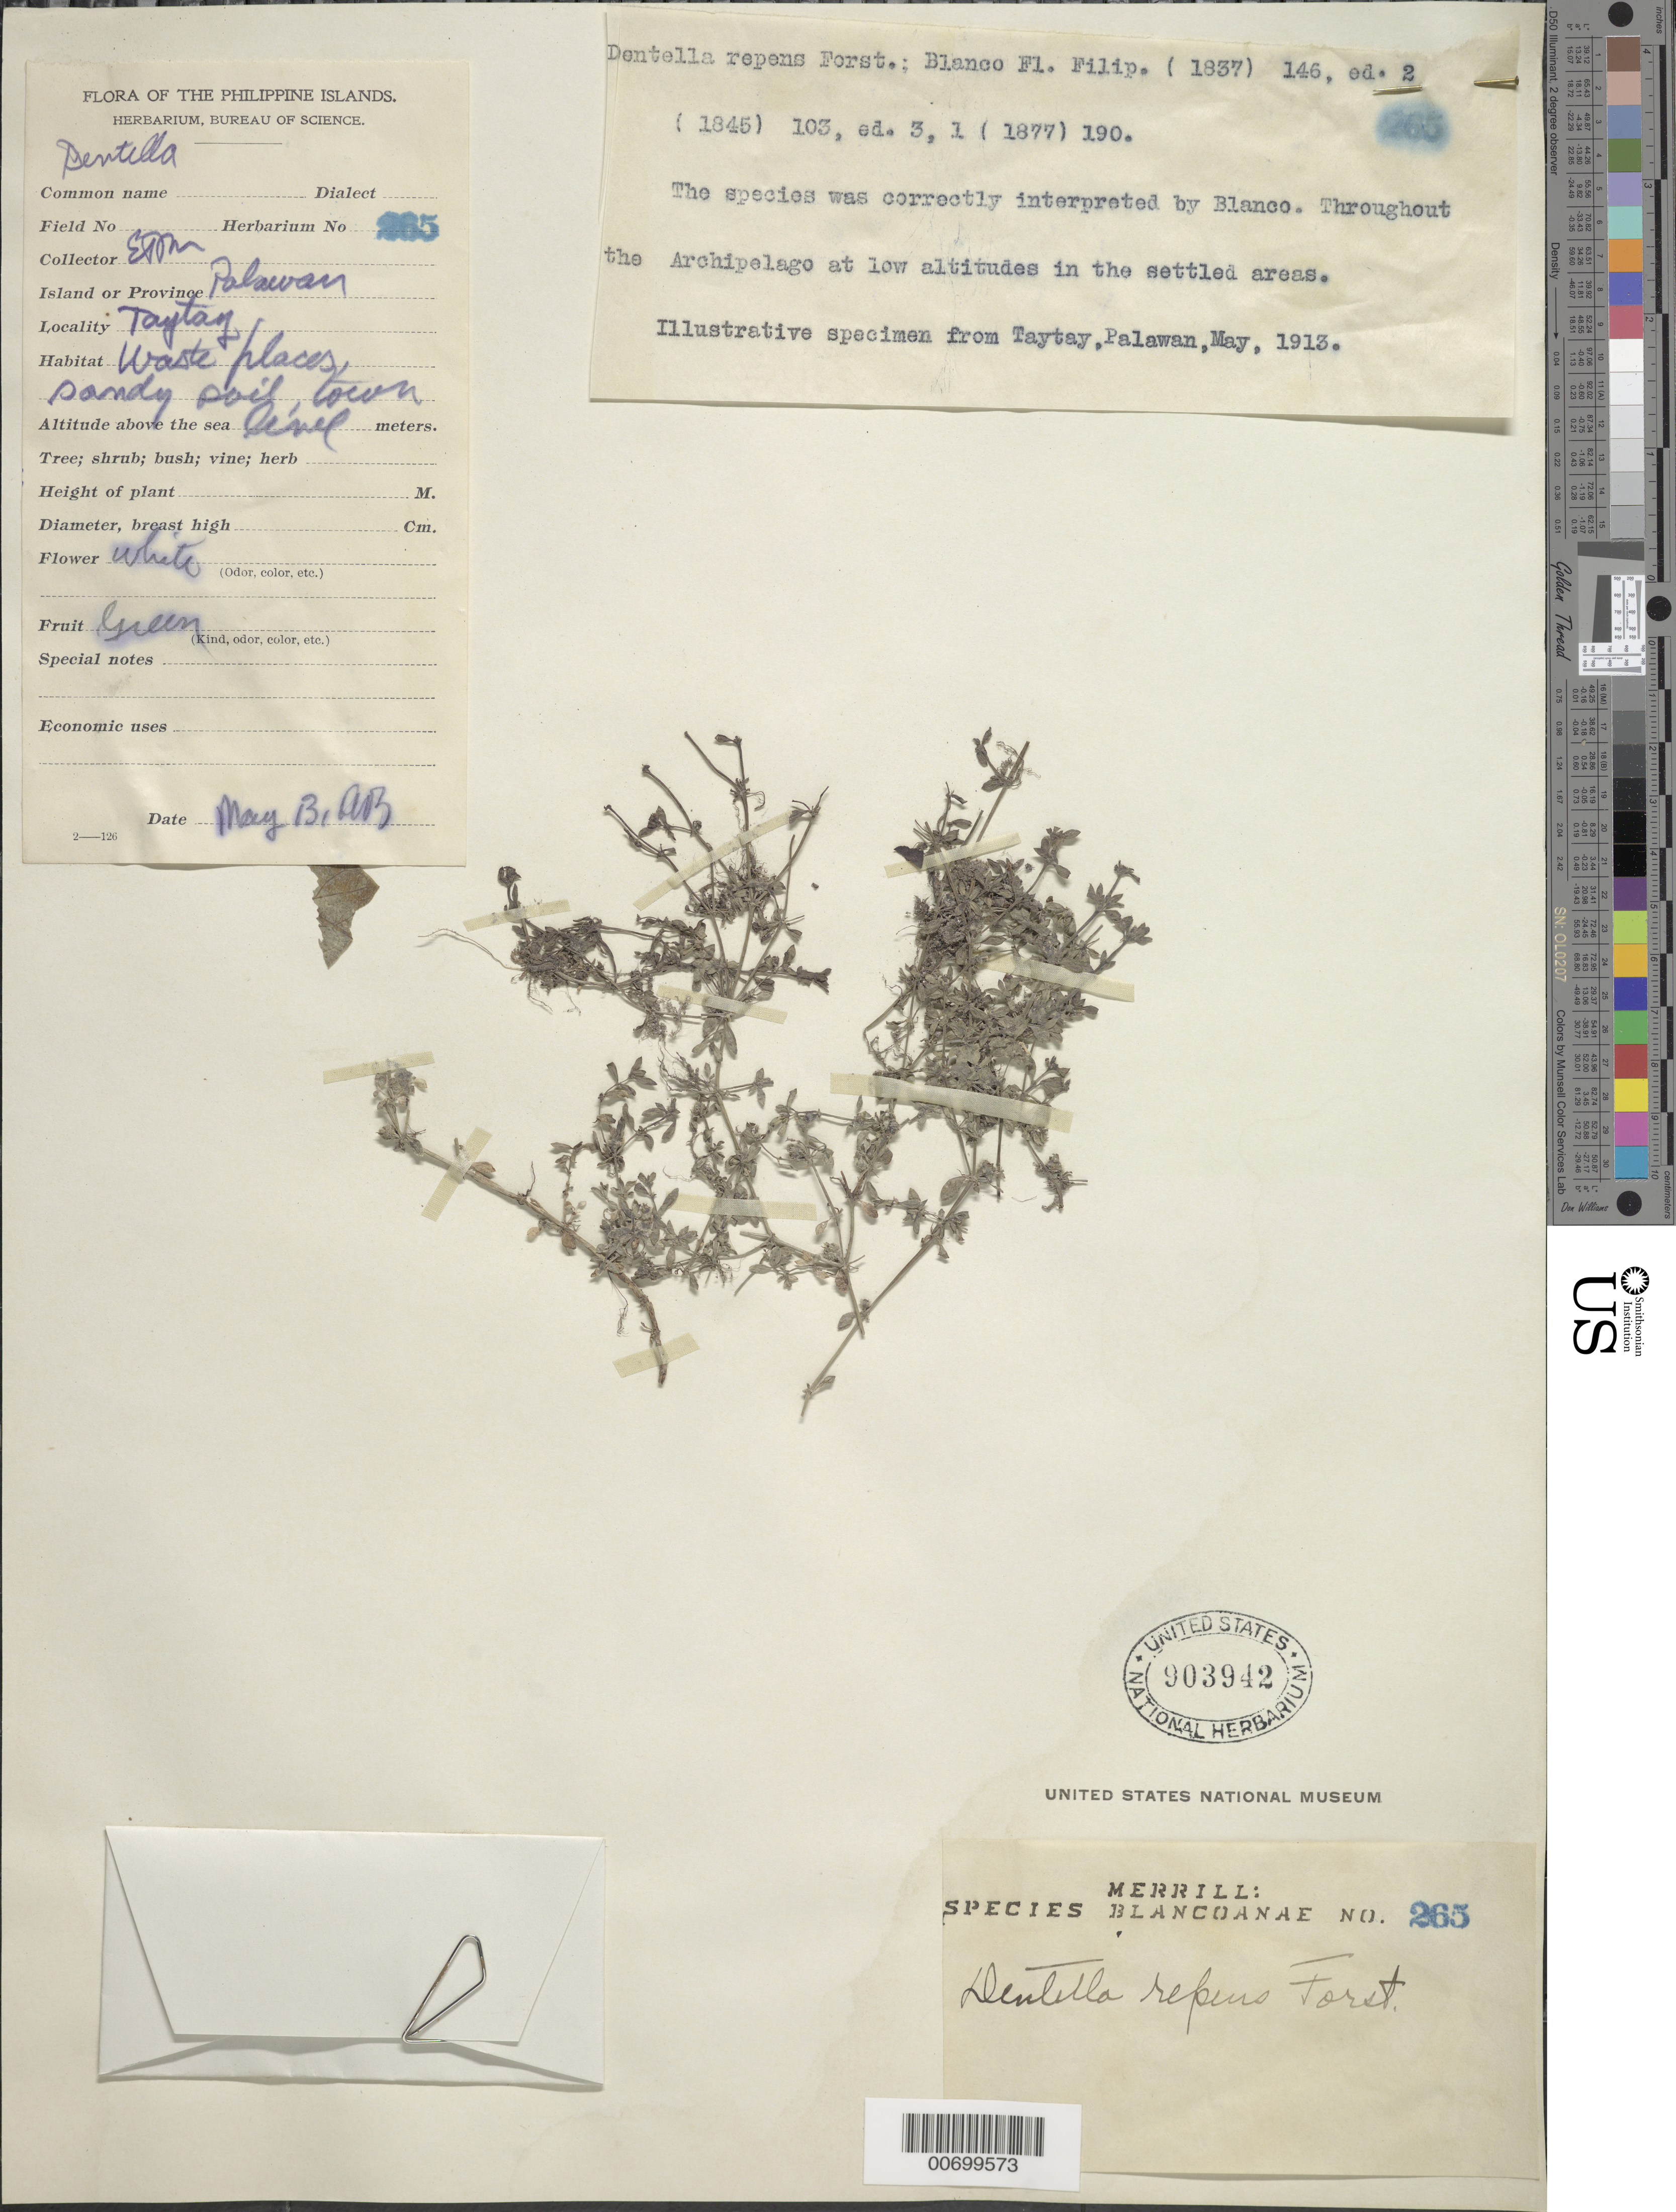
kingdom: Plantae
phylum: Tracheophyta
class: Magnoliopsida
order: Gentianales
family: Rubiaceae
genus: Dentella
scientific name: Dentella repens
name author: J.R. Forst. & G. Forst.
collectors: E. D. Merrill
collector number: Sp. Blancoan. 0265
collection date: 1913-05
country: Philippines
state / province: Mimaropa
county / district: Palawan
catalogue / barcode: US 903942